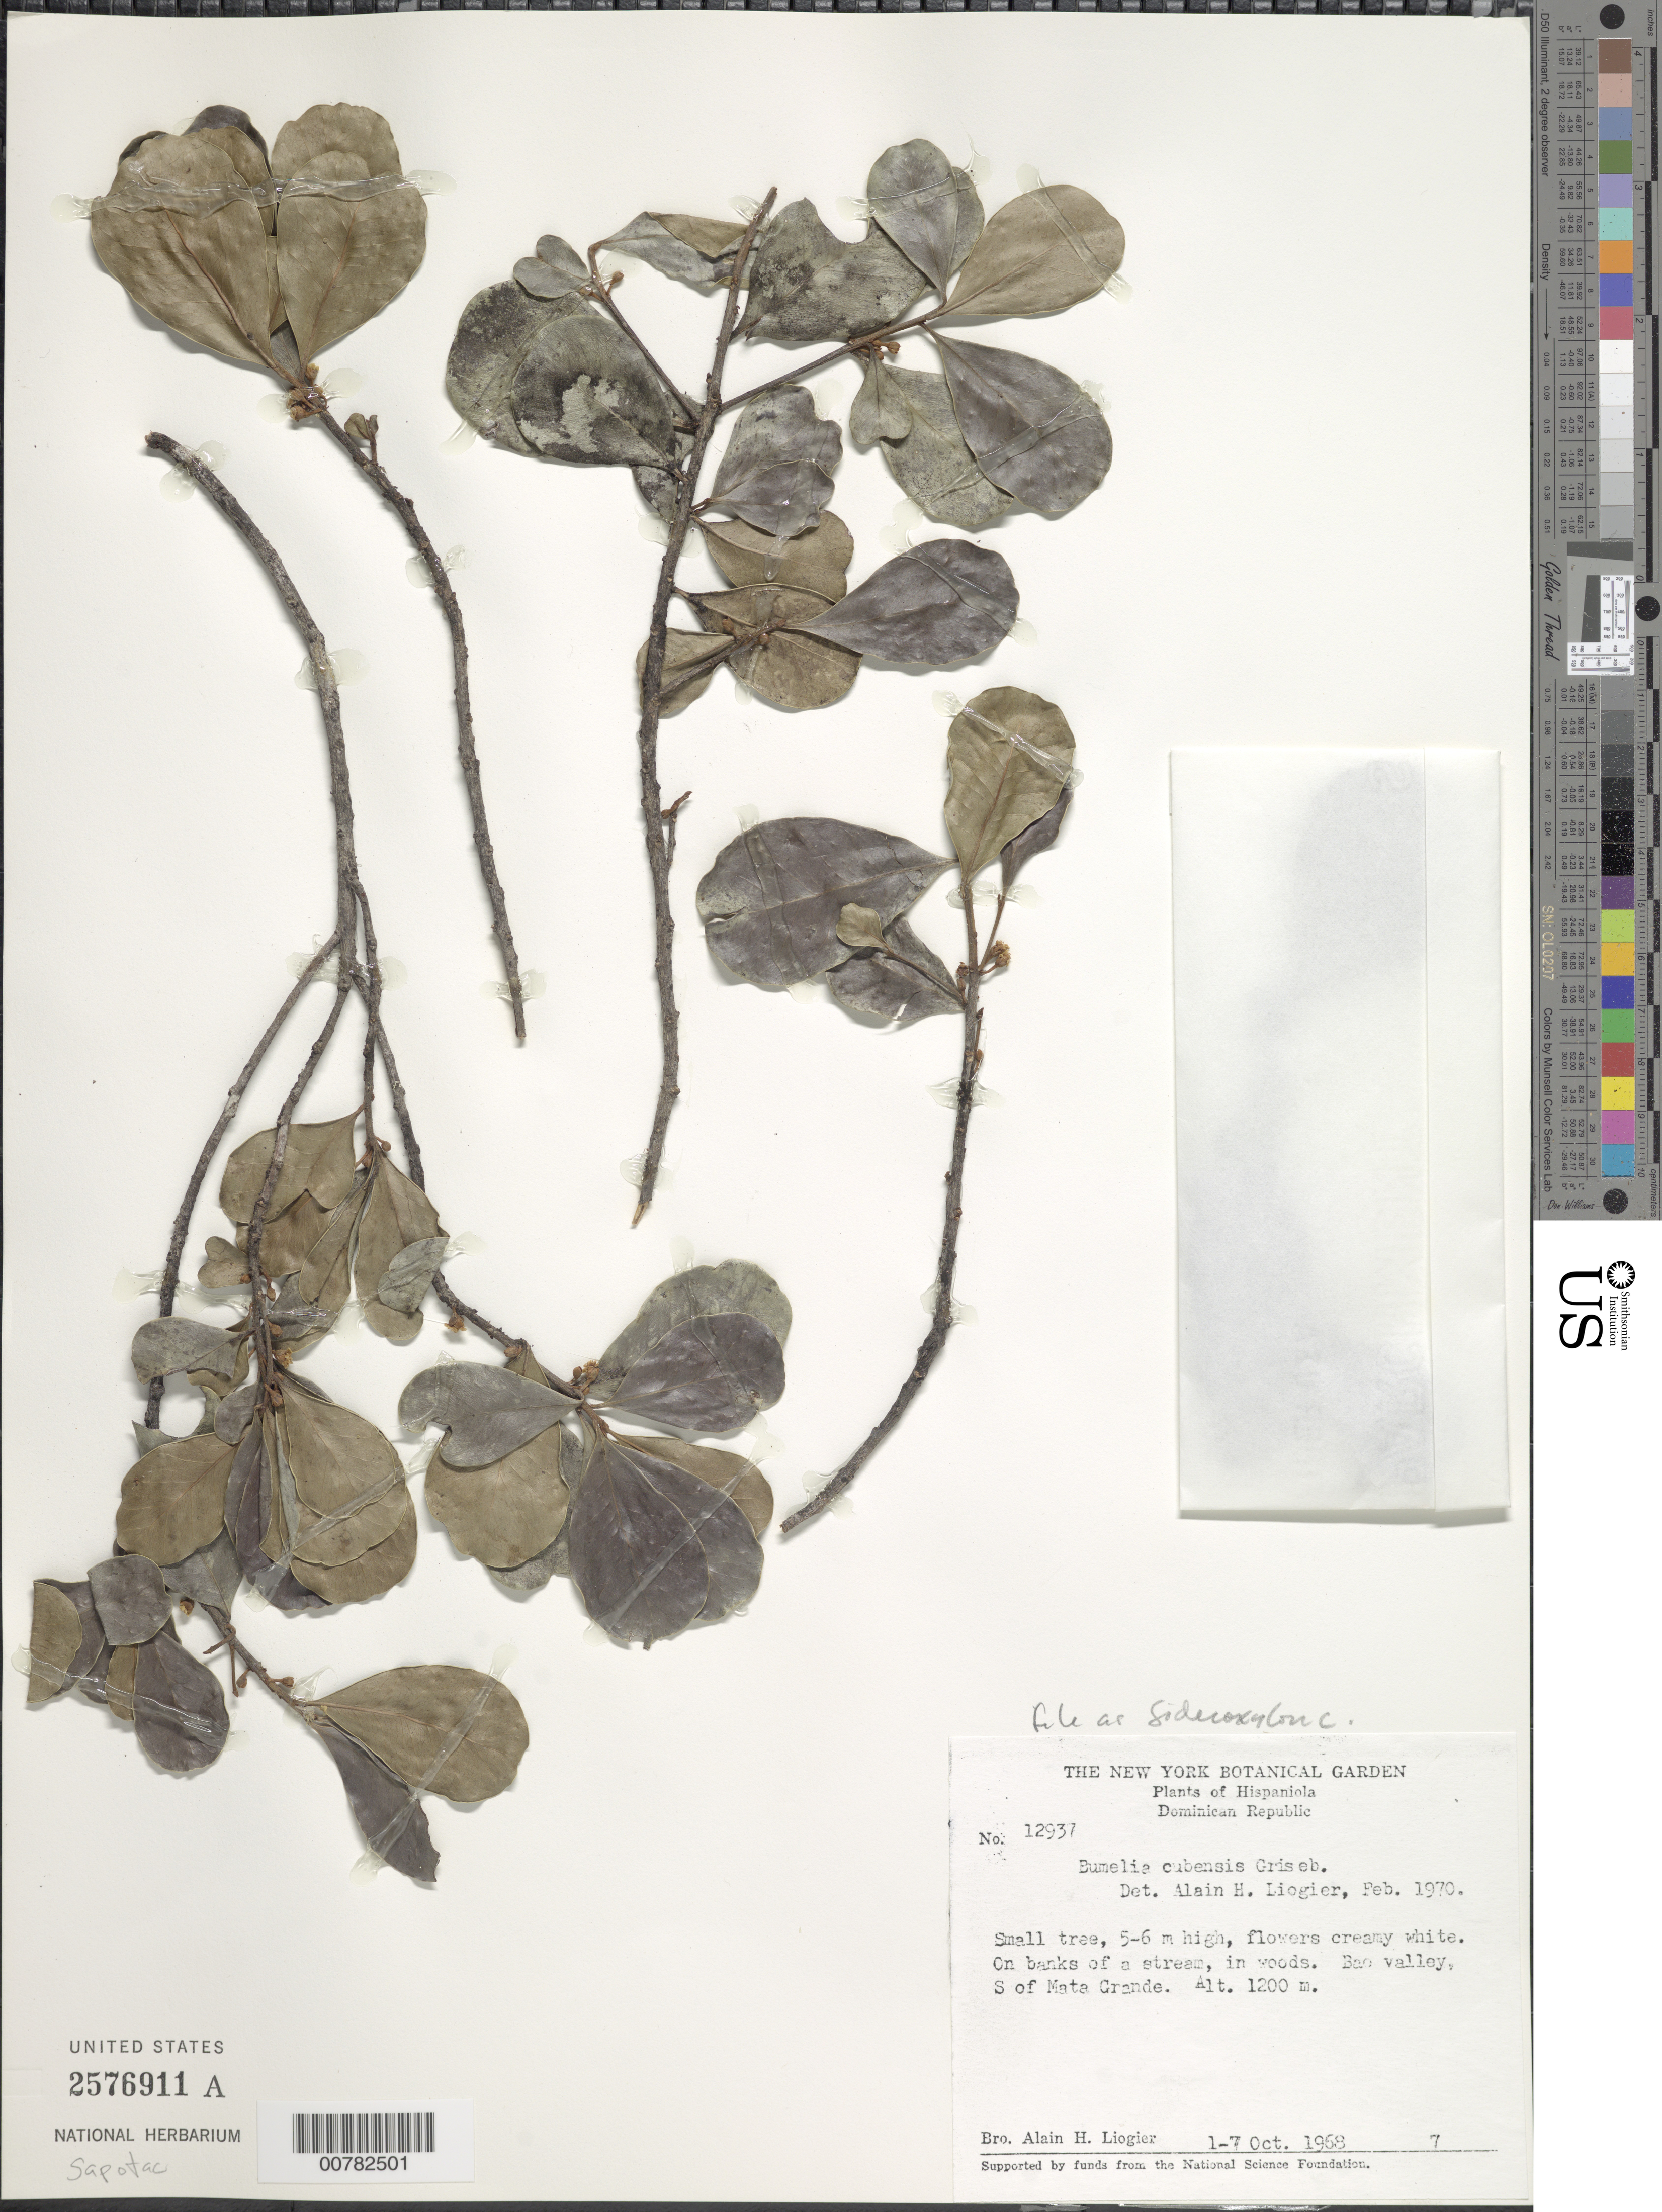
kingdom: Plantae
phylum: Tracheophyta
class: Magnoliopsida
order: Ericales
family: Sapotaceae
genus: Sideroxylon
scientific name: Sideroxylon cubense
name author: (Griseb.) T.D. Penn.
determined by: Liogier, Alain H.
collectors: A. H. Liogier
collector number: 12937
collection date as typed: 01 Oct 1968 to 07 Oct 1968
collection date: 1968-10-01/1968-10-07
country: Dominican Republic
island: Hispaniola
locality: Bao Valley, S of Mata Grande.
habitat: On banks of a stream.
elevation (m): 1200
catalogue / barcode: US 2576911A